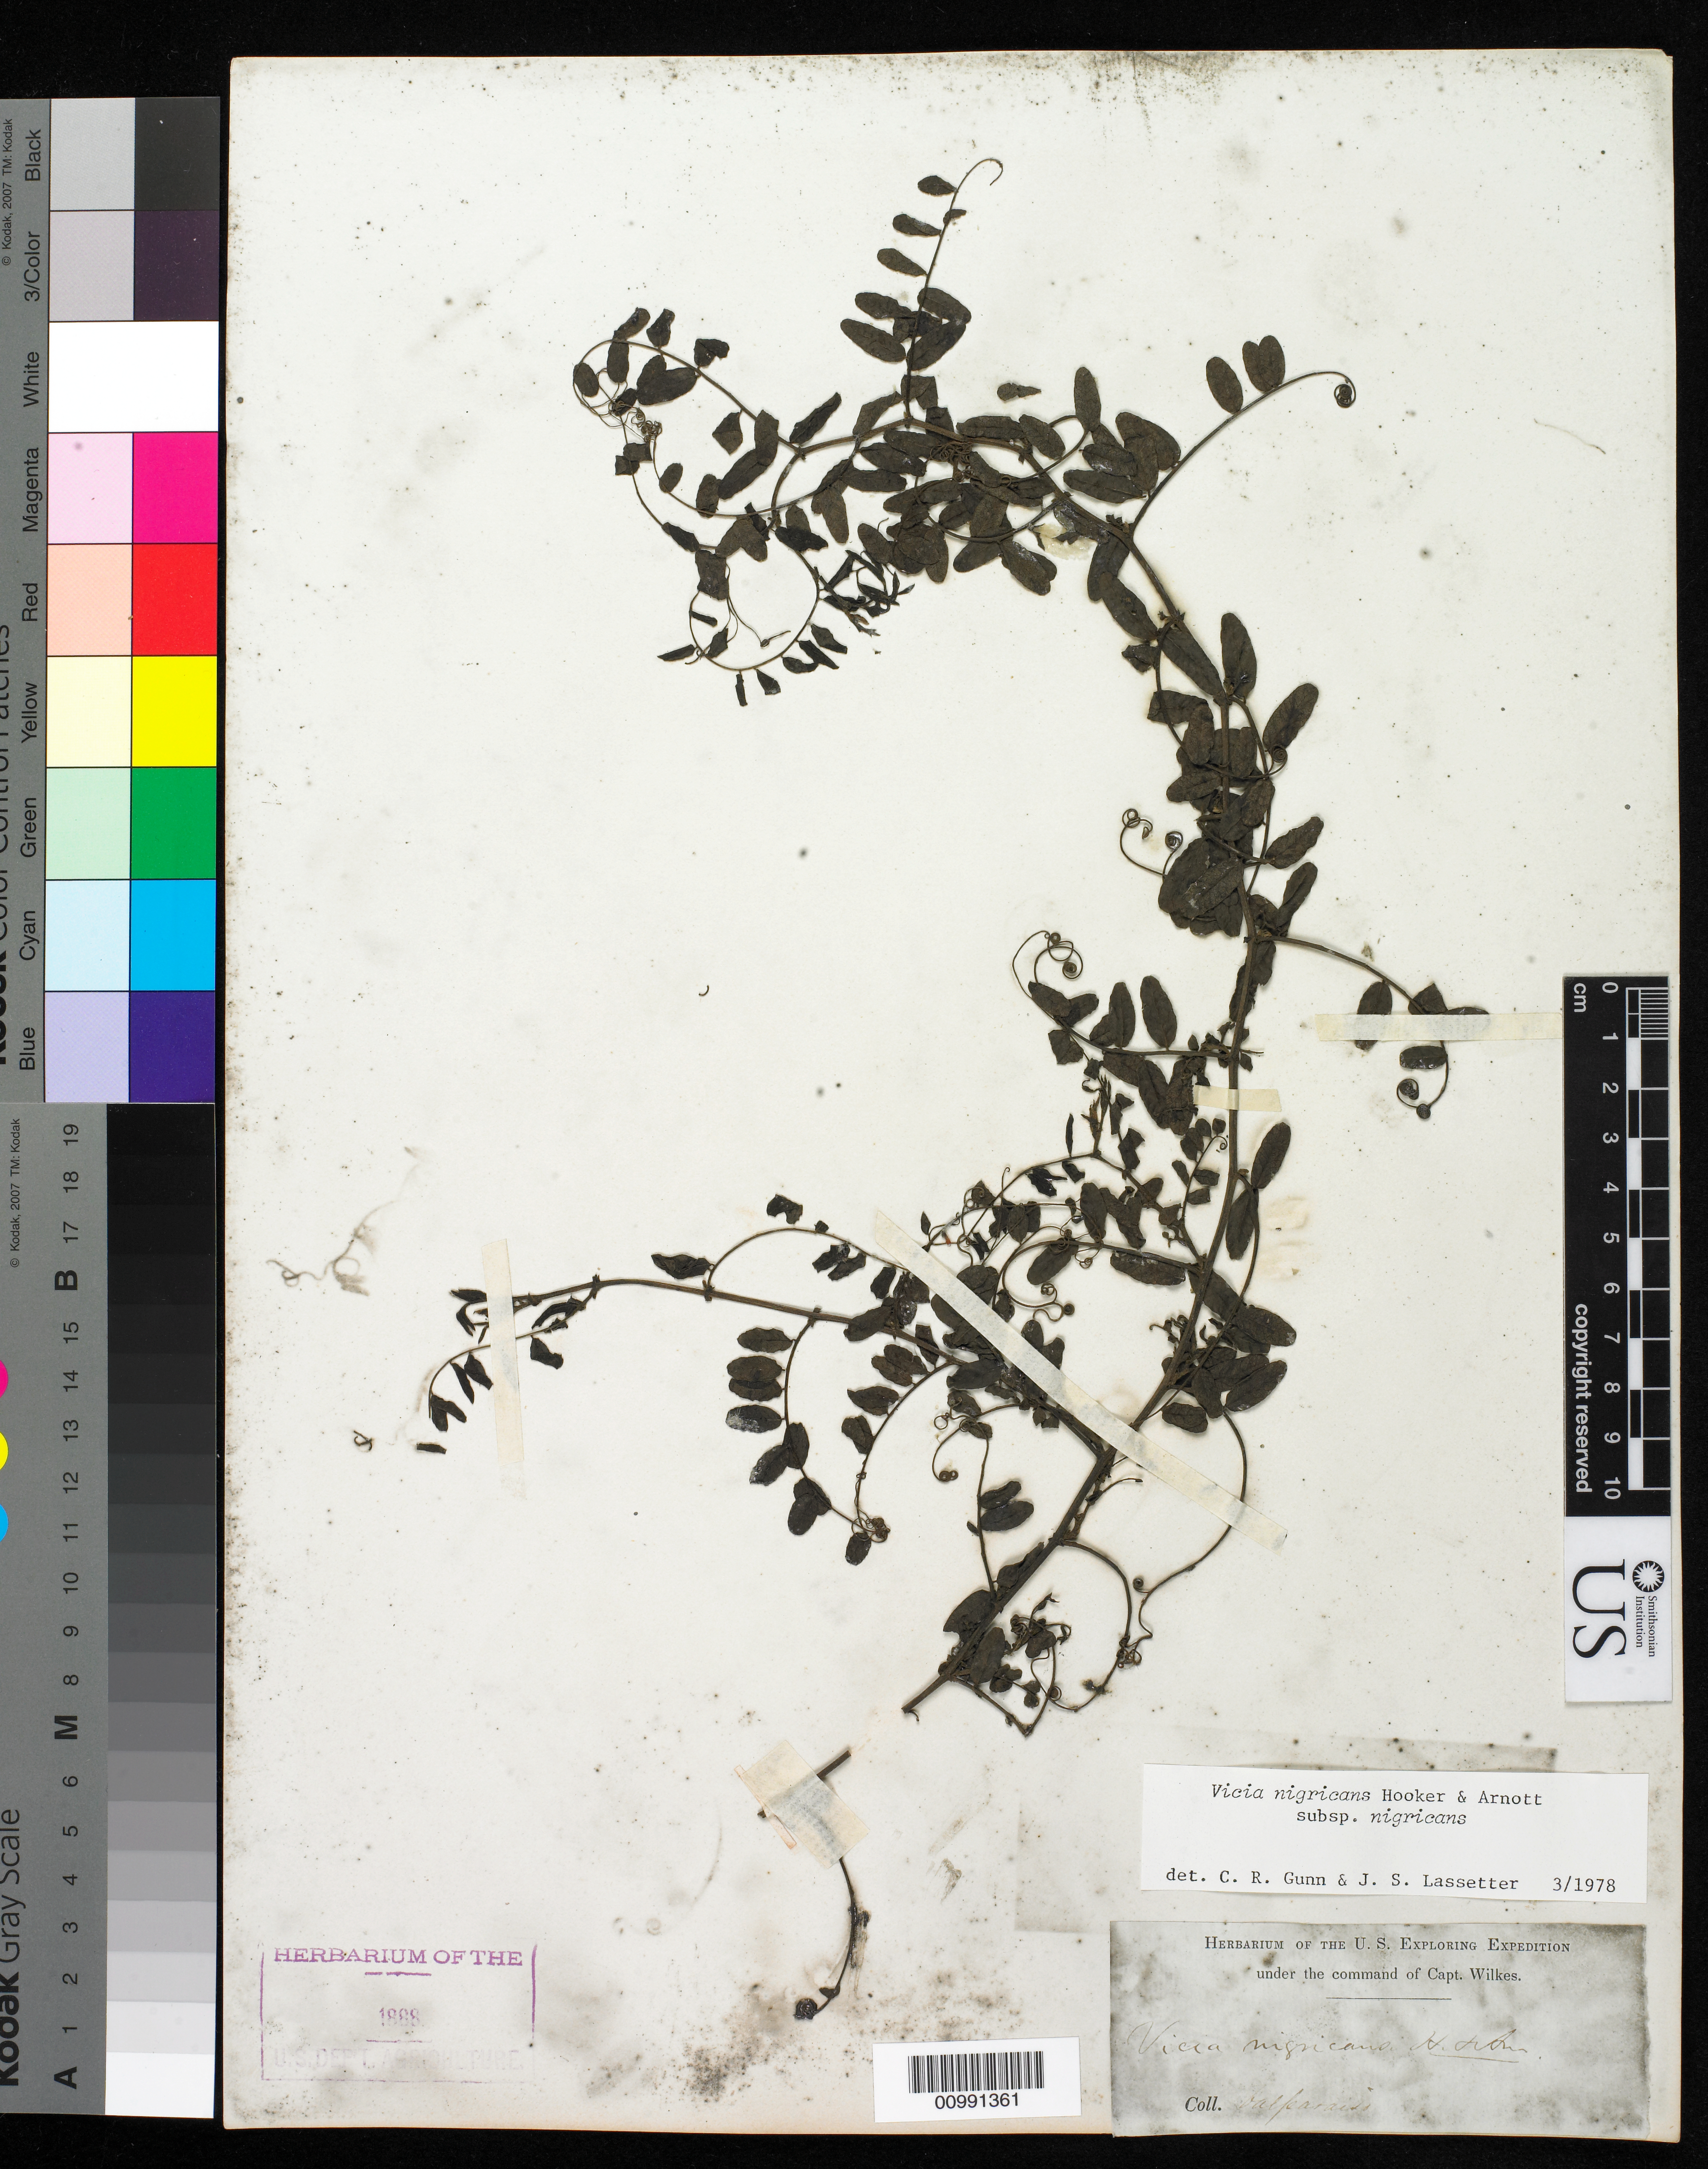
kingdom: Plantae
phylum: Tracheophyta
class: Magnoliopsida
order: Fabales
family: Fabaceae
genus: Vicia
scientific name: Vicia nigricans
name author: Hook. & Arn.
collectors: Wilkes Explor. Exped.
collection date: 1838/1842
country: Chile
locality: Valparaiso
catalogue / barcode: US 98490